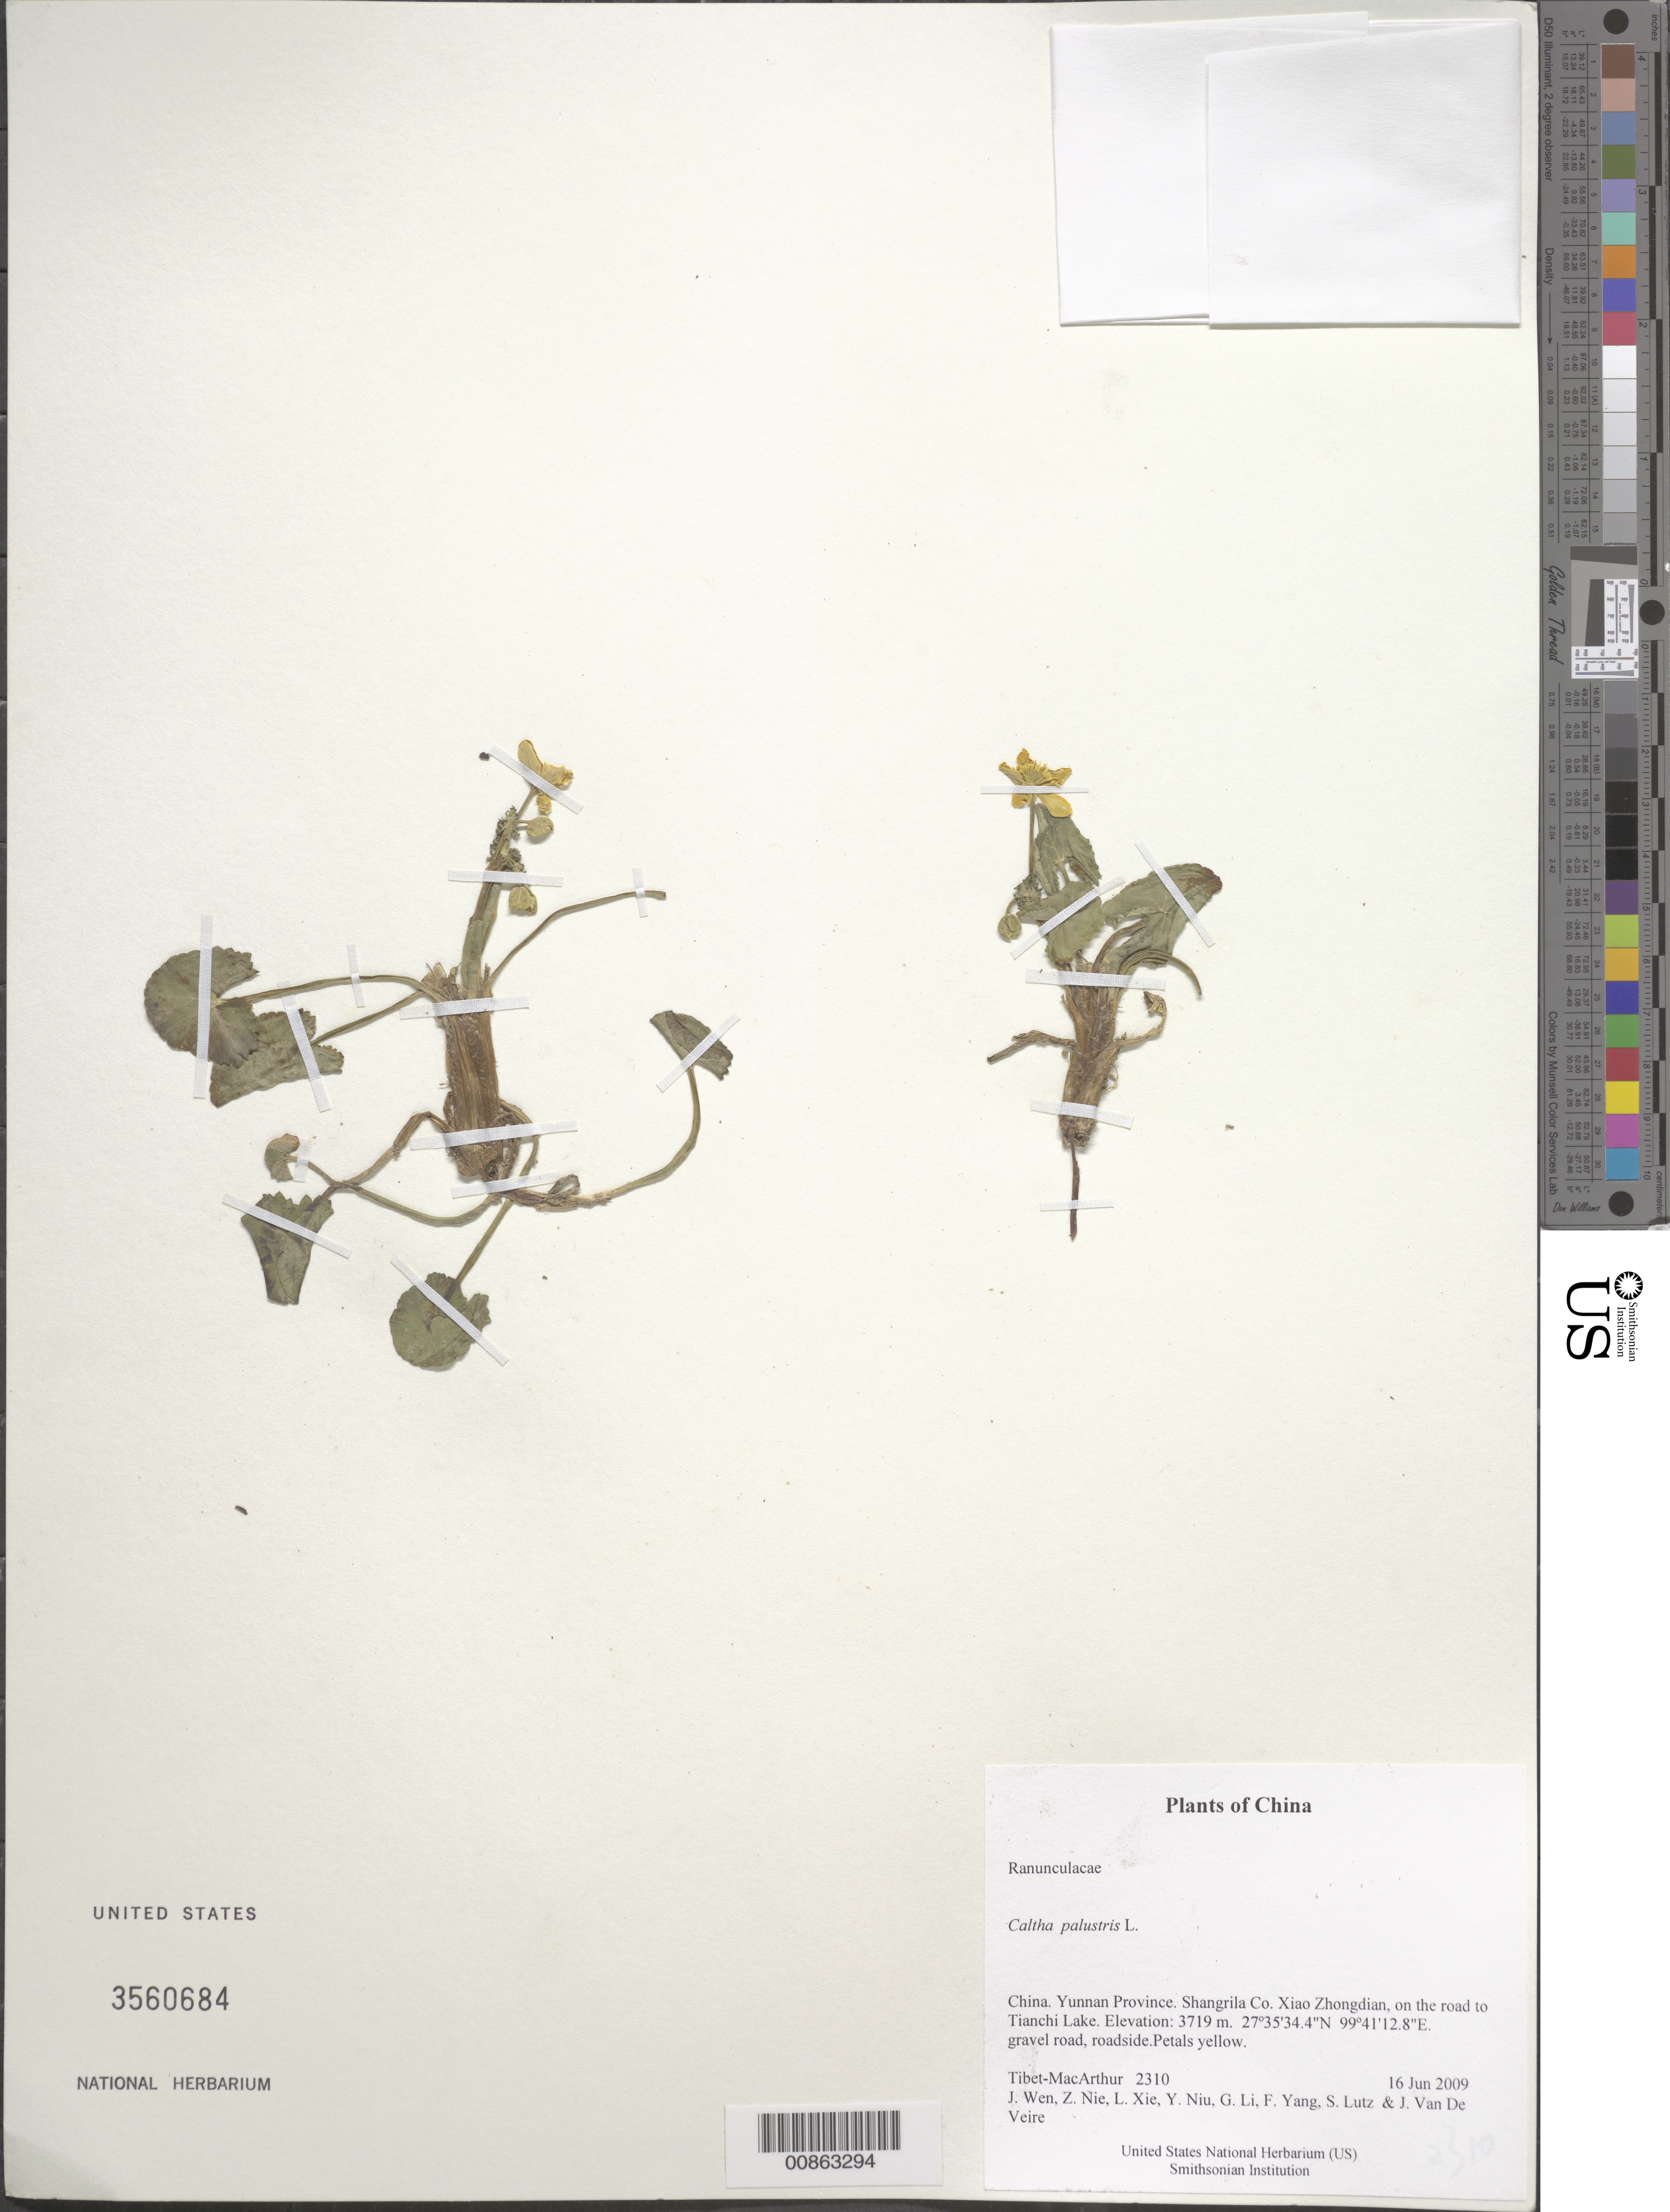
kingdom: Plantae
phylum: Tracheophyta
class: Magnoliopsida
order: Ranunculales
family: Ranunculaceae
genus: Caltha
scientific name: Caltha palustris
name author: L.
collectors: Tibet-MacArthur, J. Wen, Z. Nie, L. Xie, Y. Niu, G. Li, F. Yang, S. Lutz & J. Van De Veire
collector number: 2310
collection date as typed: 16 Jun 2009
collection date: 2009-06-16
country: China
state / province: Yunnan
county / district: Shangrila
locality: Xiao Zhongdian, on the road to Tianchi Lake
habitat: gravel road, roadside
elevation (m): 3719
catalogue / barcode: US 3560684